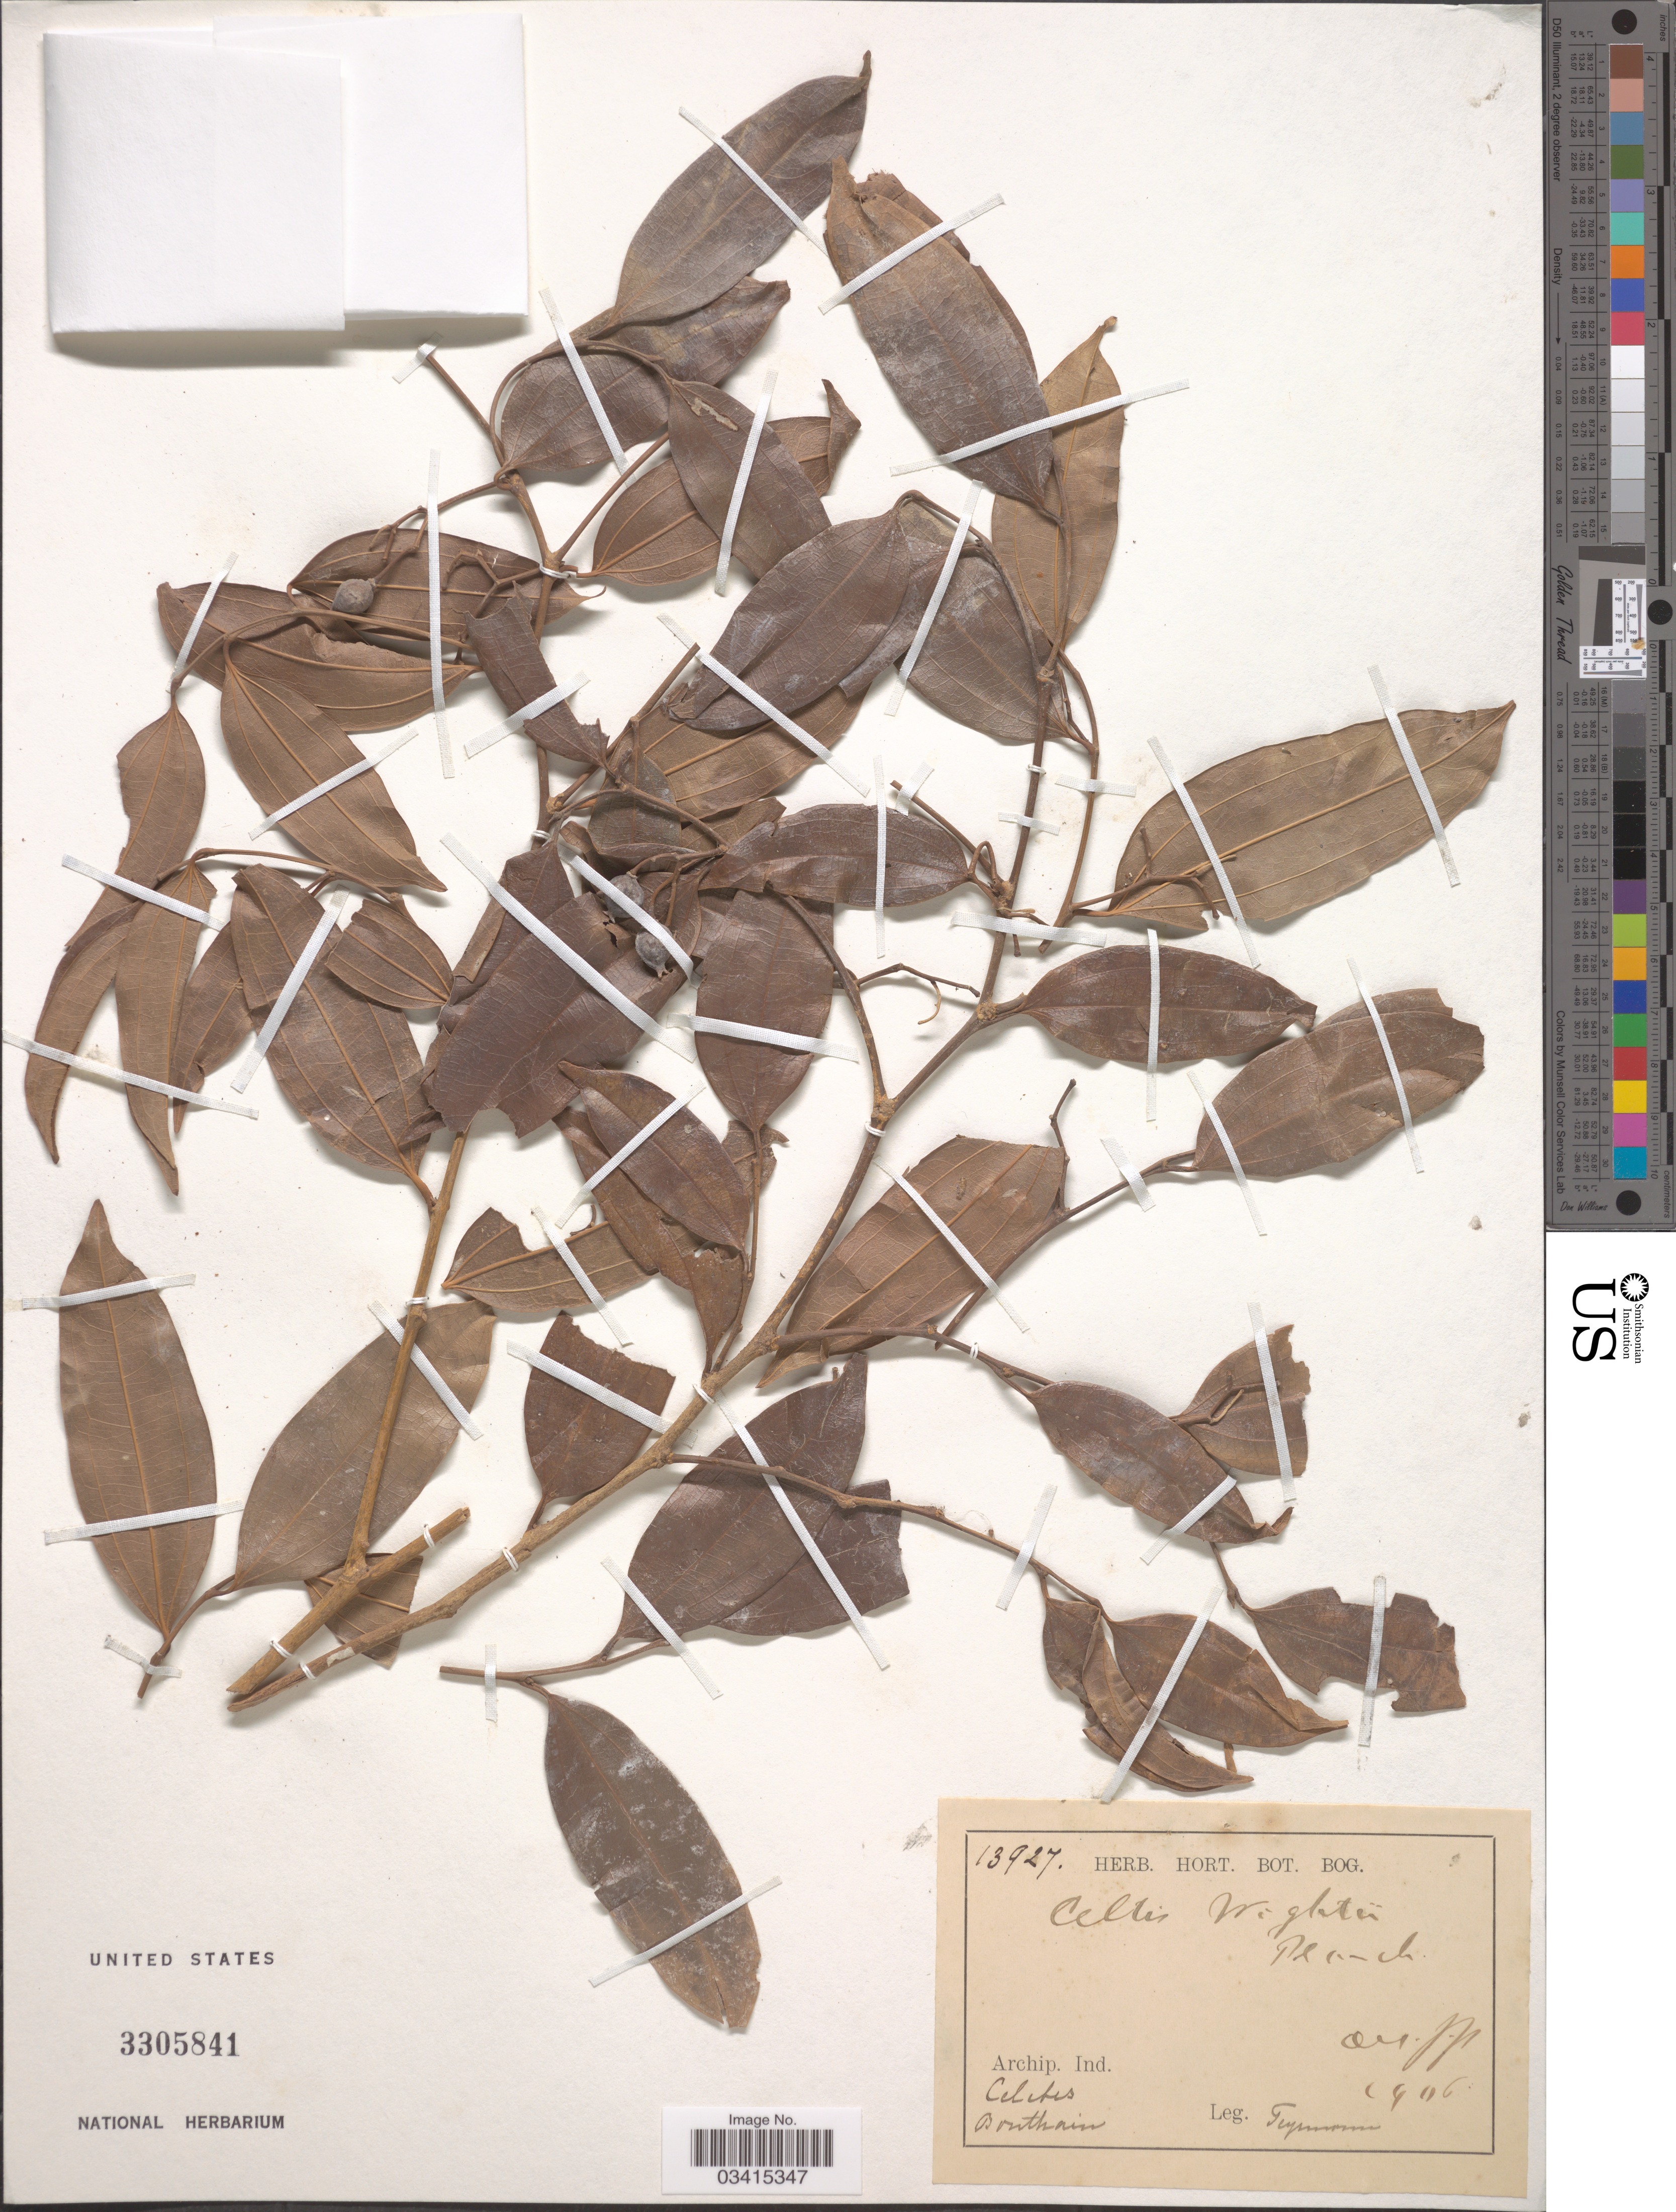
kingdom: Plantae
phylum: Tracheophyta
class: Magnoliopsida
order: Rosales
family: Cannabaceae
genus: Celtis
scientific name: Celtis wightii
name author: Planch.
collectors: Teysmann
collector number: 13927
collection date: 1906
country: Indonesia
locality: Archip. Ind. Celebes Bonthain.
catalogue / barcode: US 3305841